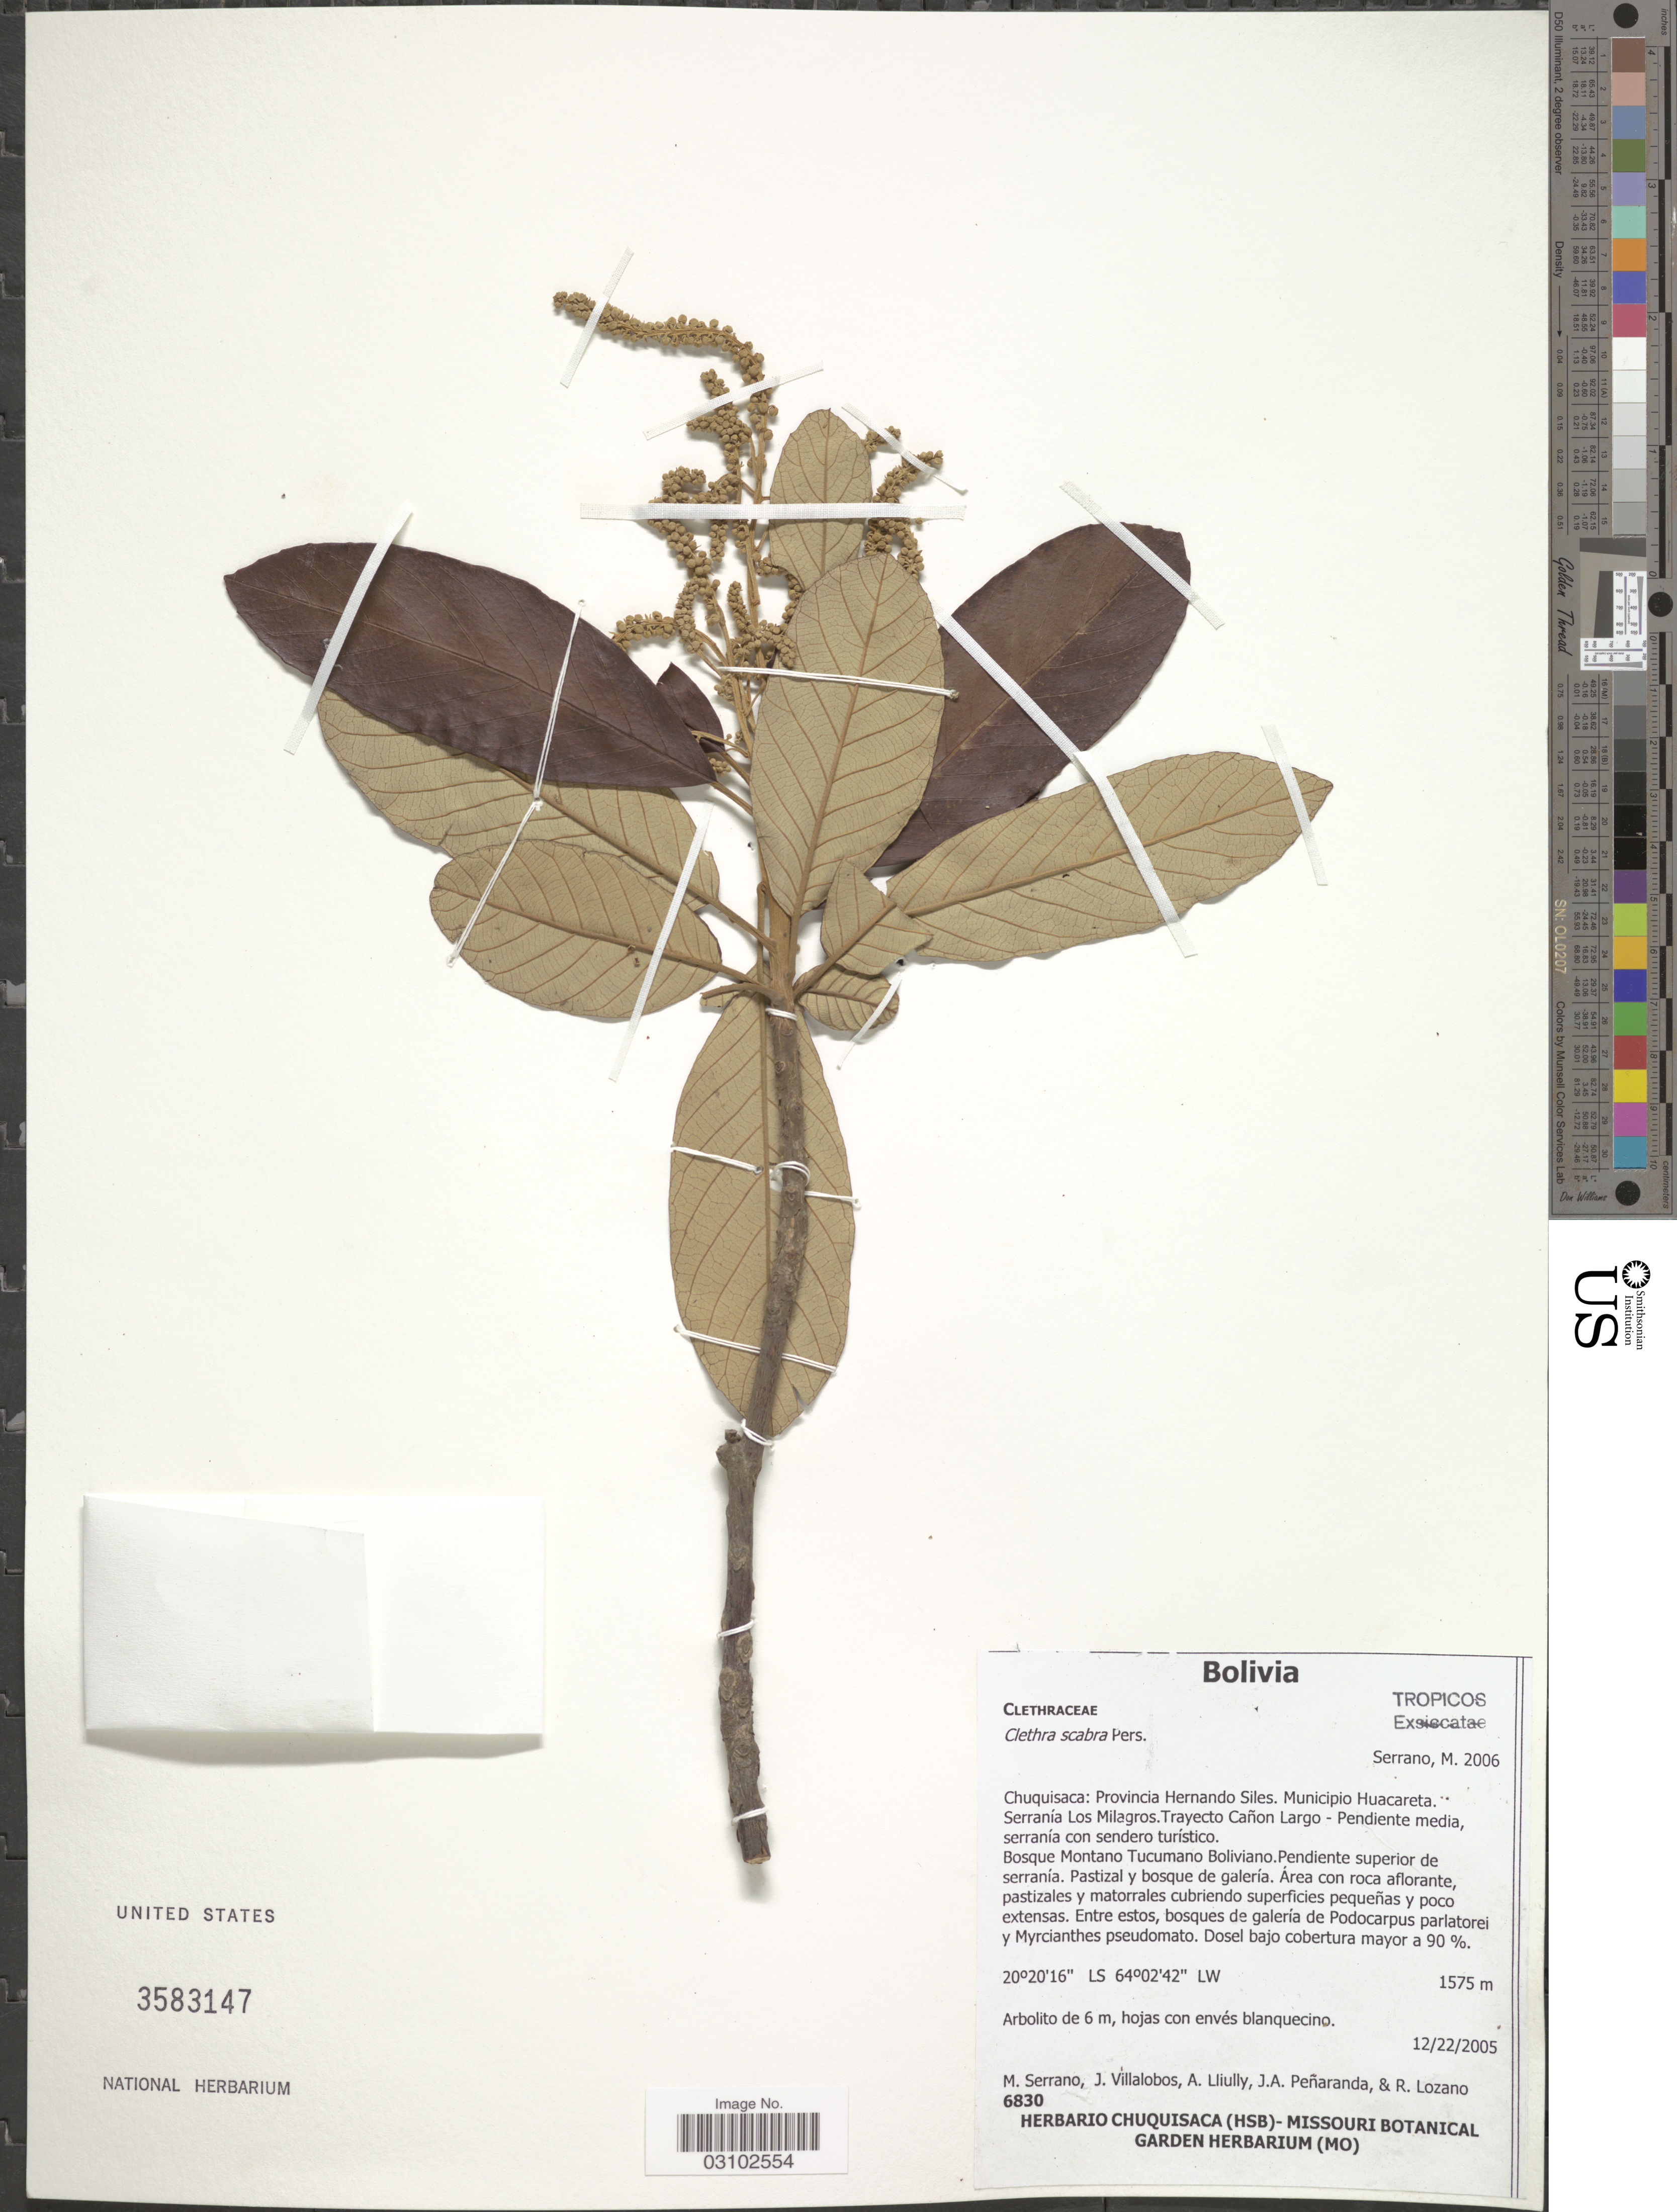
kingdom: Plantae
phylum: Tracheophyta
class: Magnoliopsida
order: Ericales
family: Clethraceae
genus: Clethra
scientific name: Clethra scabra var. scabra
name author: Pers.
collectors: M. Serrano, J. Villalobos, A. Lliully, J. Penaranda & R. Lozano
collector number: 6830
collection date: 2005-12-22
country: Bolivia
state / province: Chuquisaca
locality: Provincia Hernando Siles. Municipio Huacareta. Serranía Los Milagros. Trayecto Cañon Largo - Pendiente media, serranía con sendero turístico.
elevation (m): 1575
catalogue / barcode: US 3583147